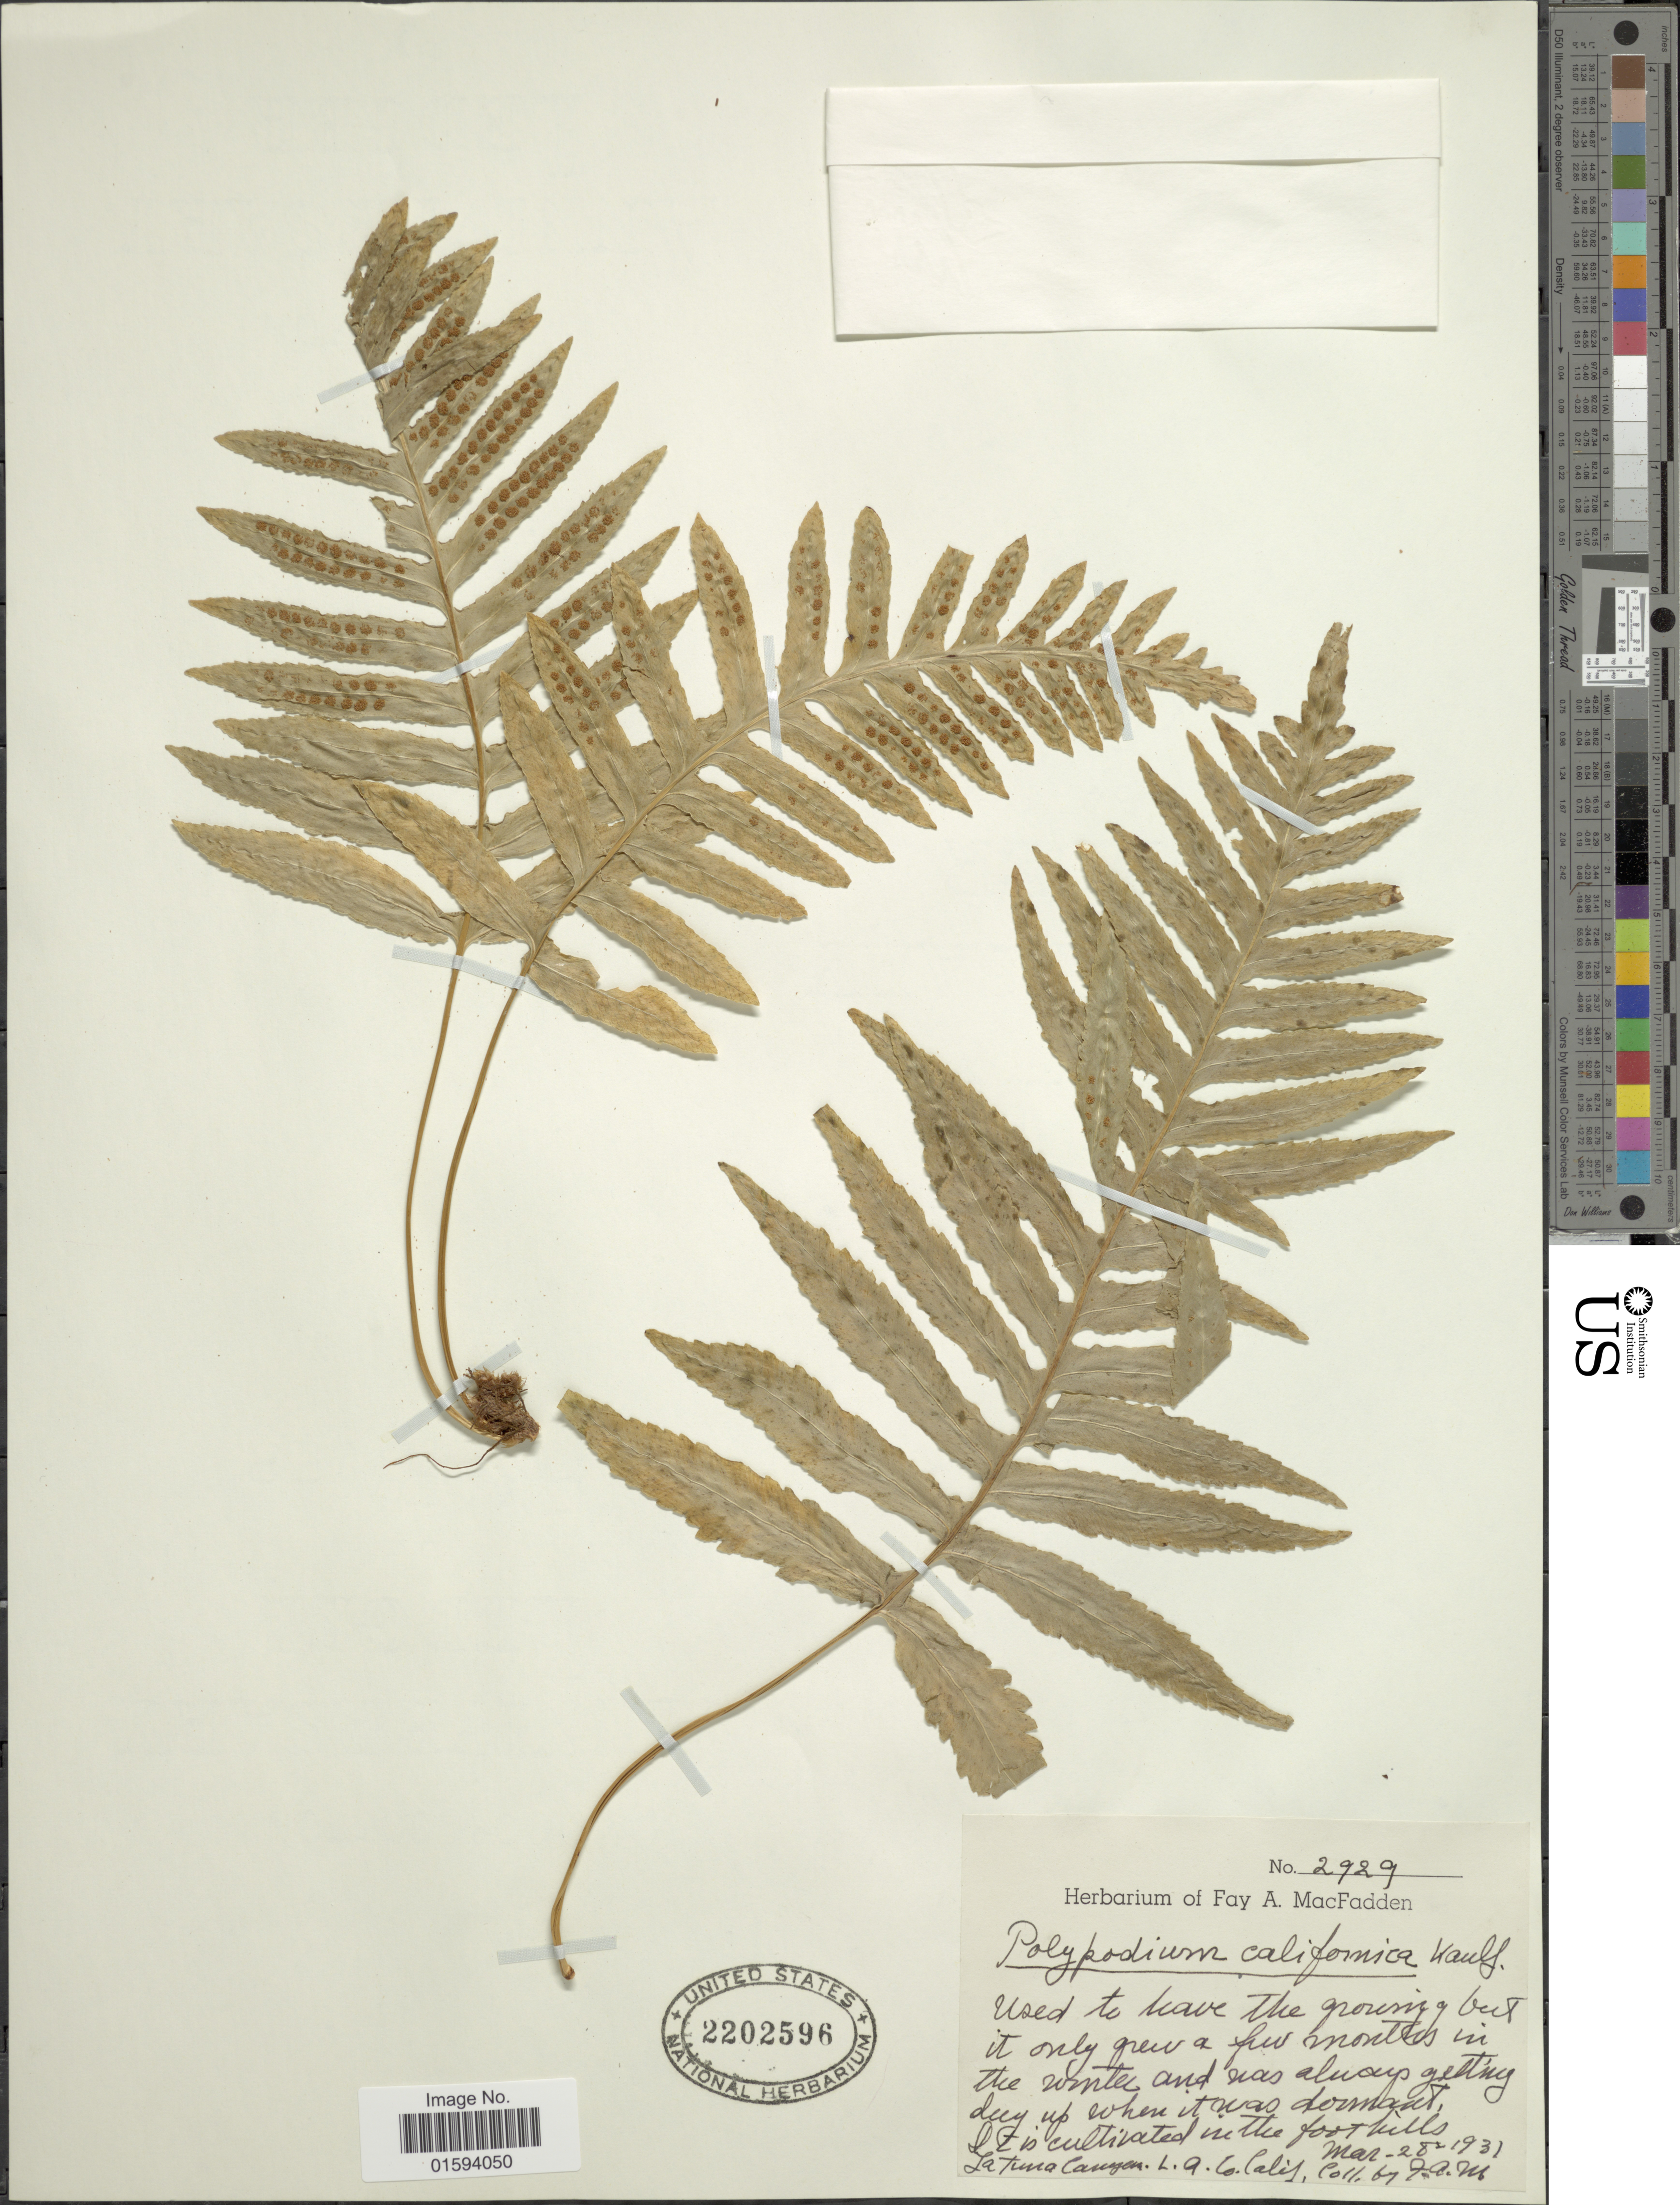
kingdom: Plantae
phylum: Tracheophyta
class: Polypodiopsida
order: Polypodiales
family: Polypodiaceae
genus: Polypodium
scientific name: Polypodium californicum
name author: Kaulf.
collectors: F. MacFadden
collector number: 2929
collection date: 1931-03-28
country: United States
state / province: California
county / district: Los Angeles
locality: La Tuna Canyon, L.A. Co. Calif.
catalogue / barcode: US 2202596